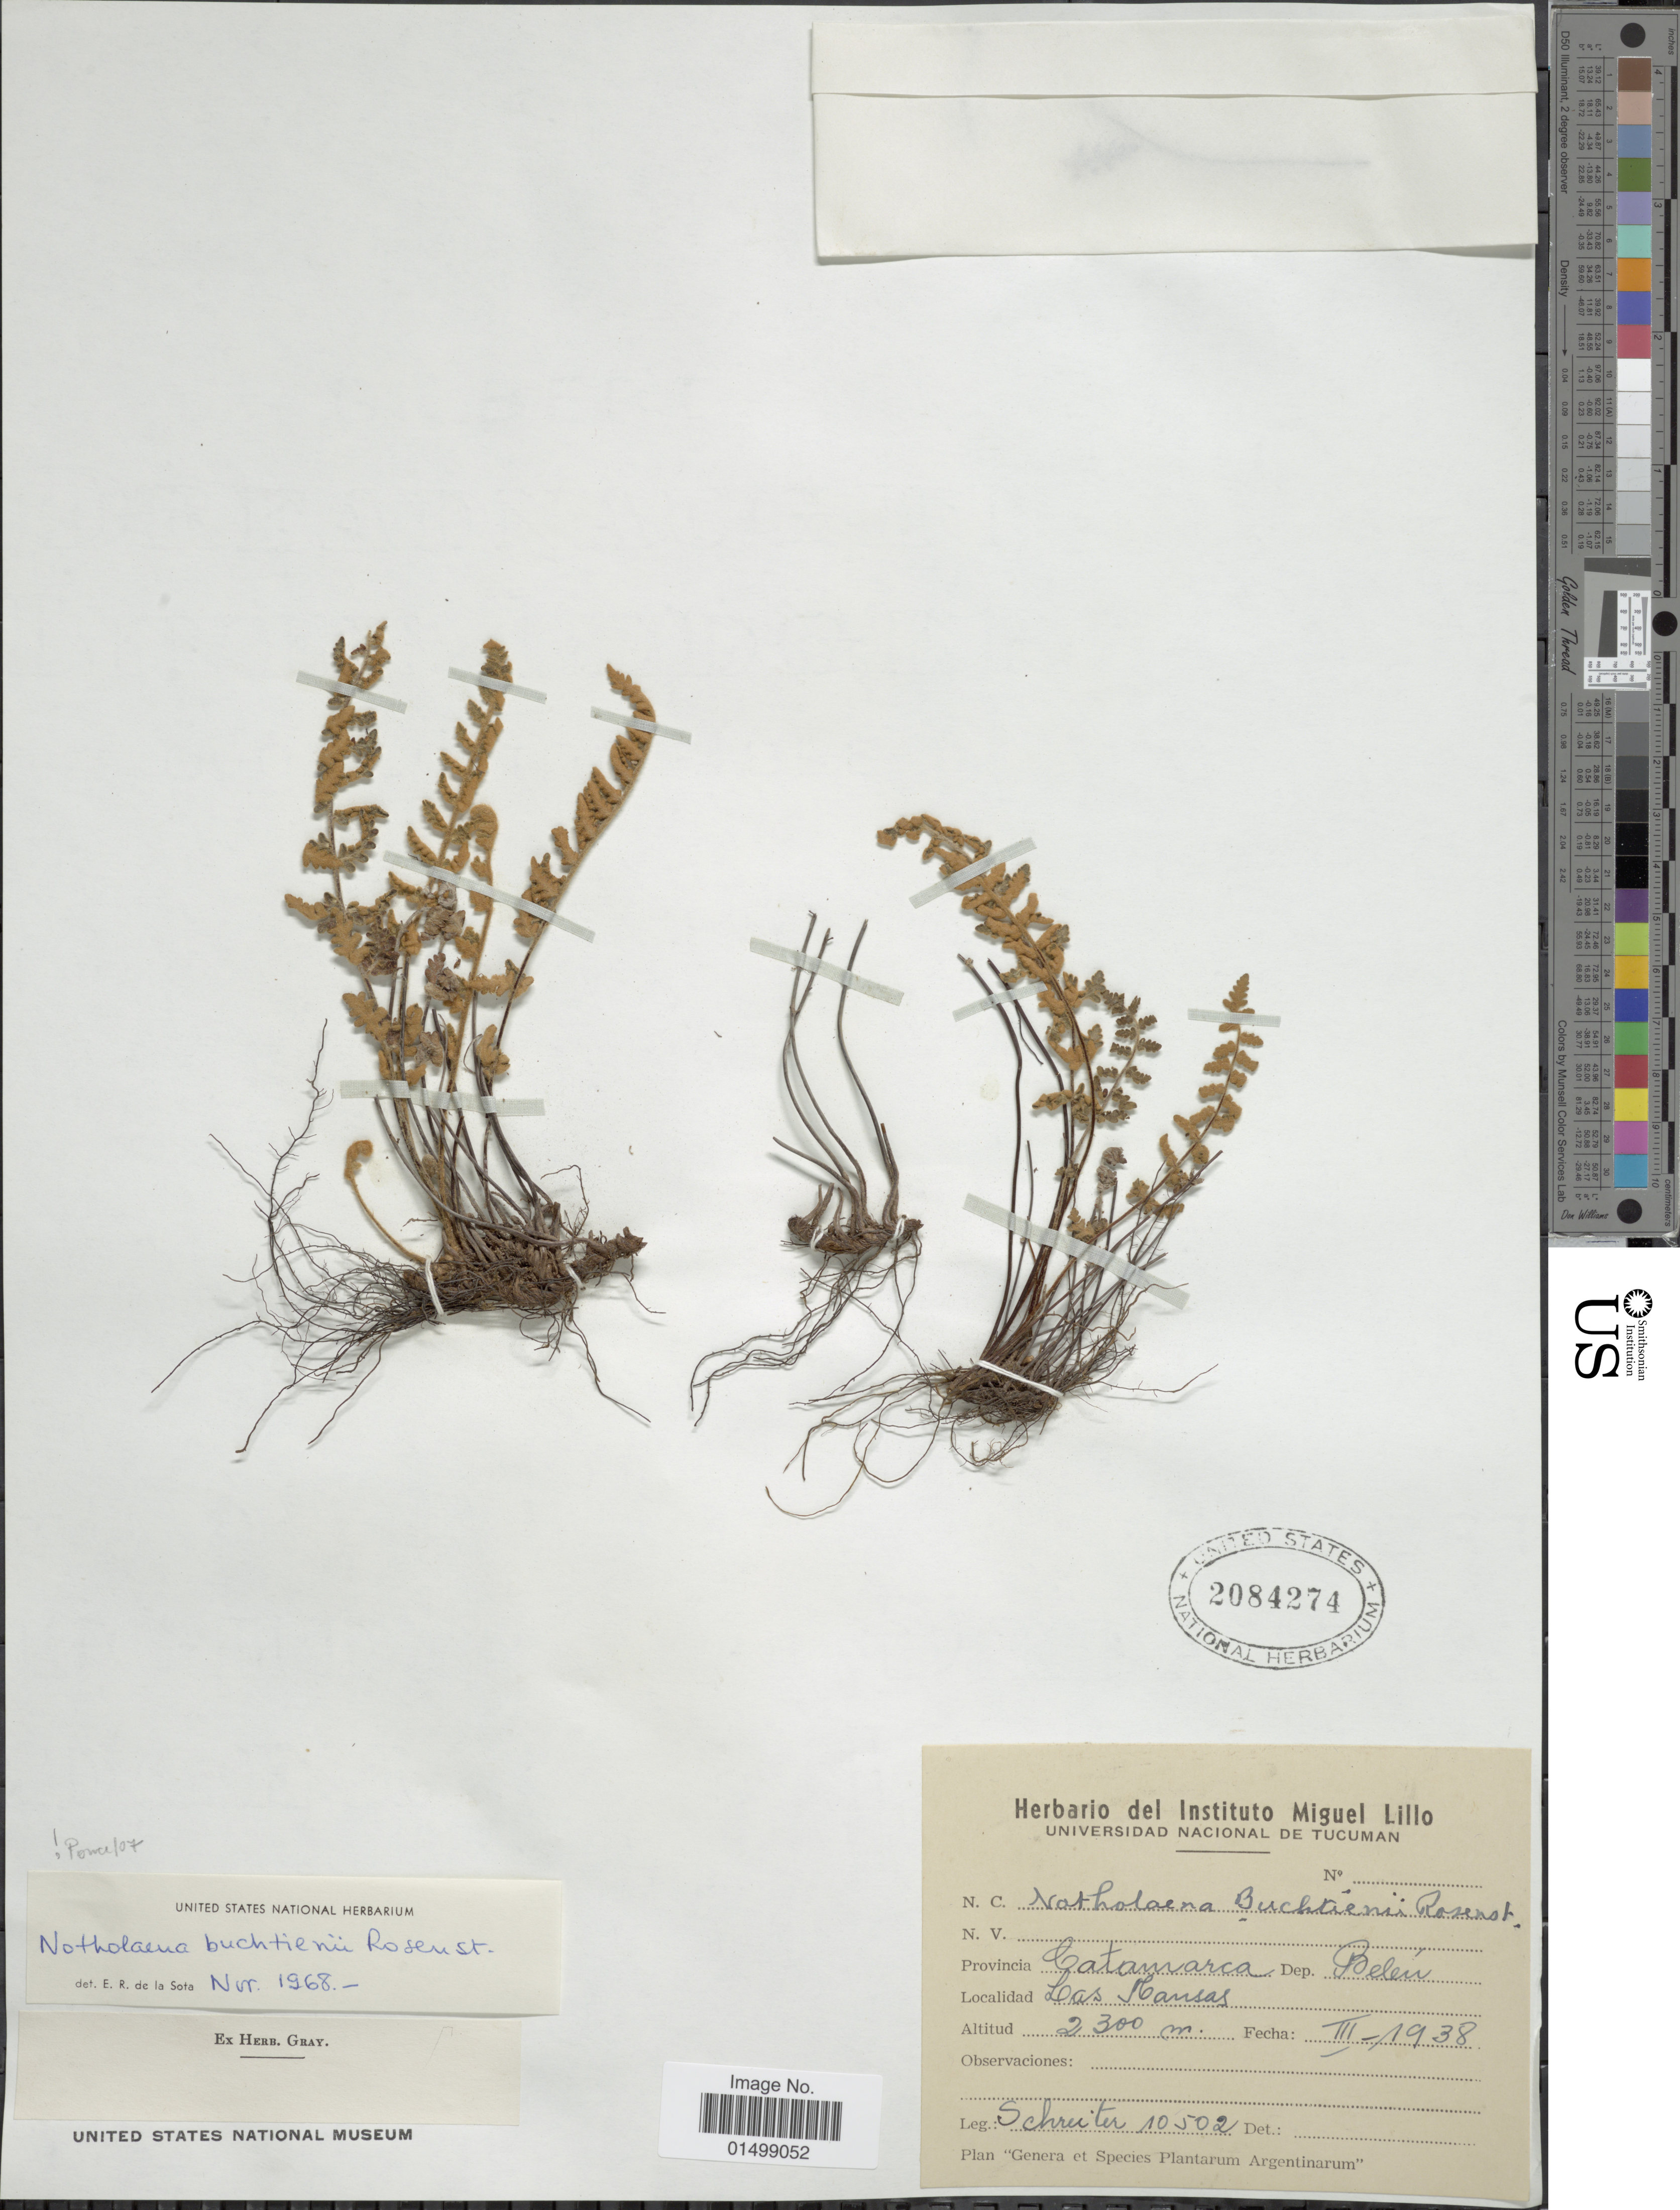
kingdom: Plantae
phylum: Tracheophyta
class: Polypodiopsida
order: Polypodiales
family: Pteridaceae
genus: Cheilanthes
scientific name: Cheilanthes buchtienii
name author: (Rosenst.) R.M. Tryon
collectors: -. Schreiter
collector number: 10502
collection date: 1938-03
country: Argentina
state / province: Catamarca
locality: Dep. Belen, Localidad Las Mansas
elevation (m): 2300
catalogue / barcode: US 2084274